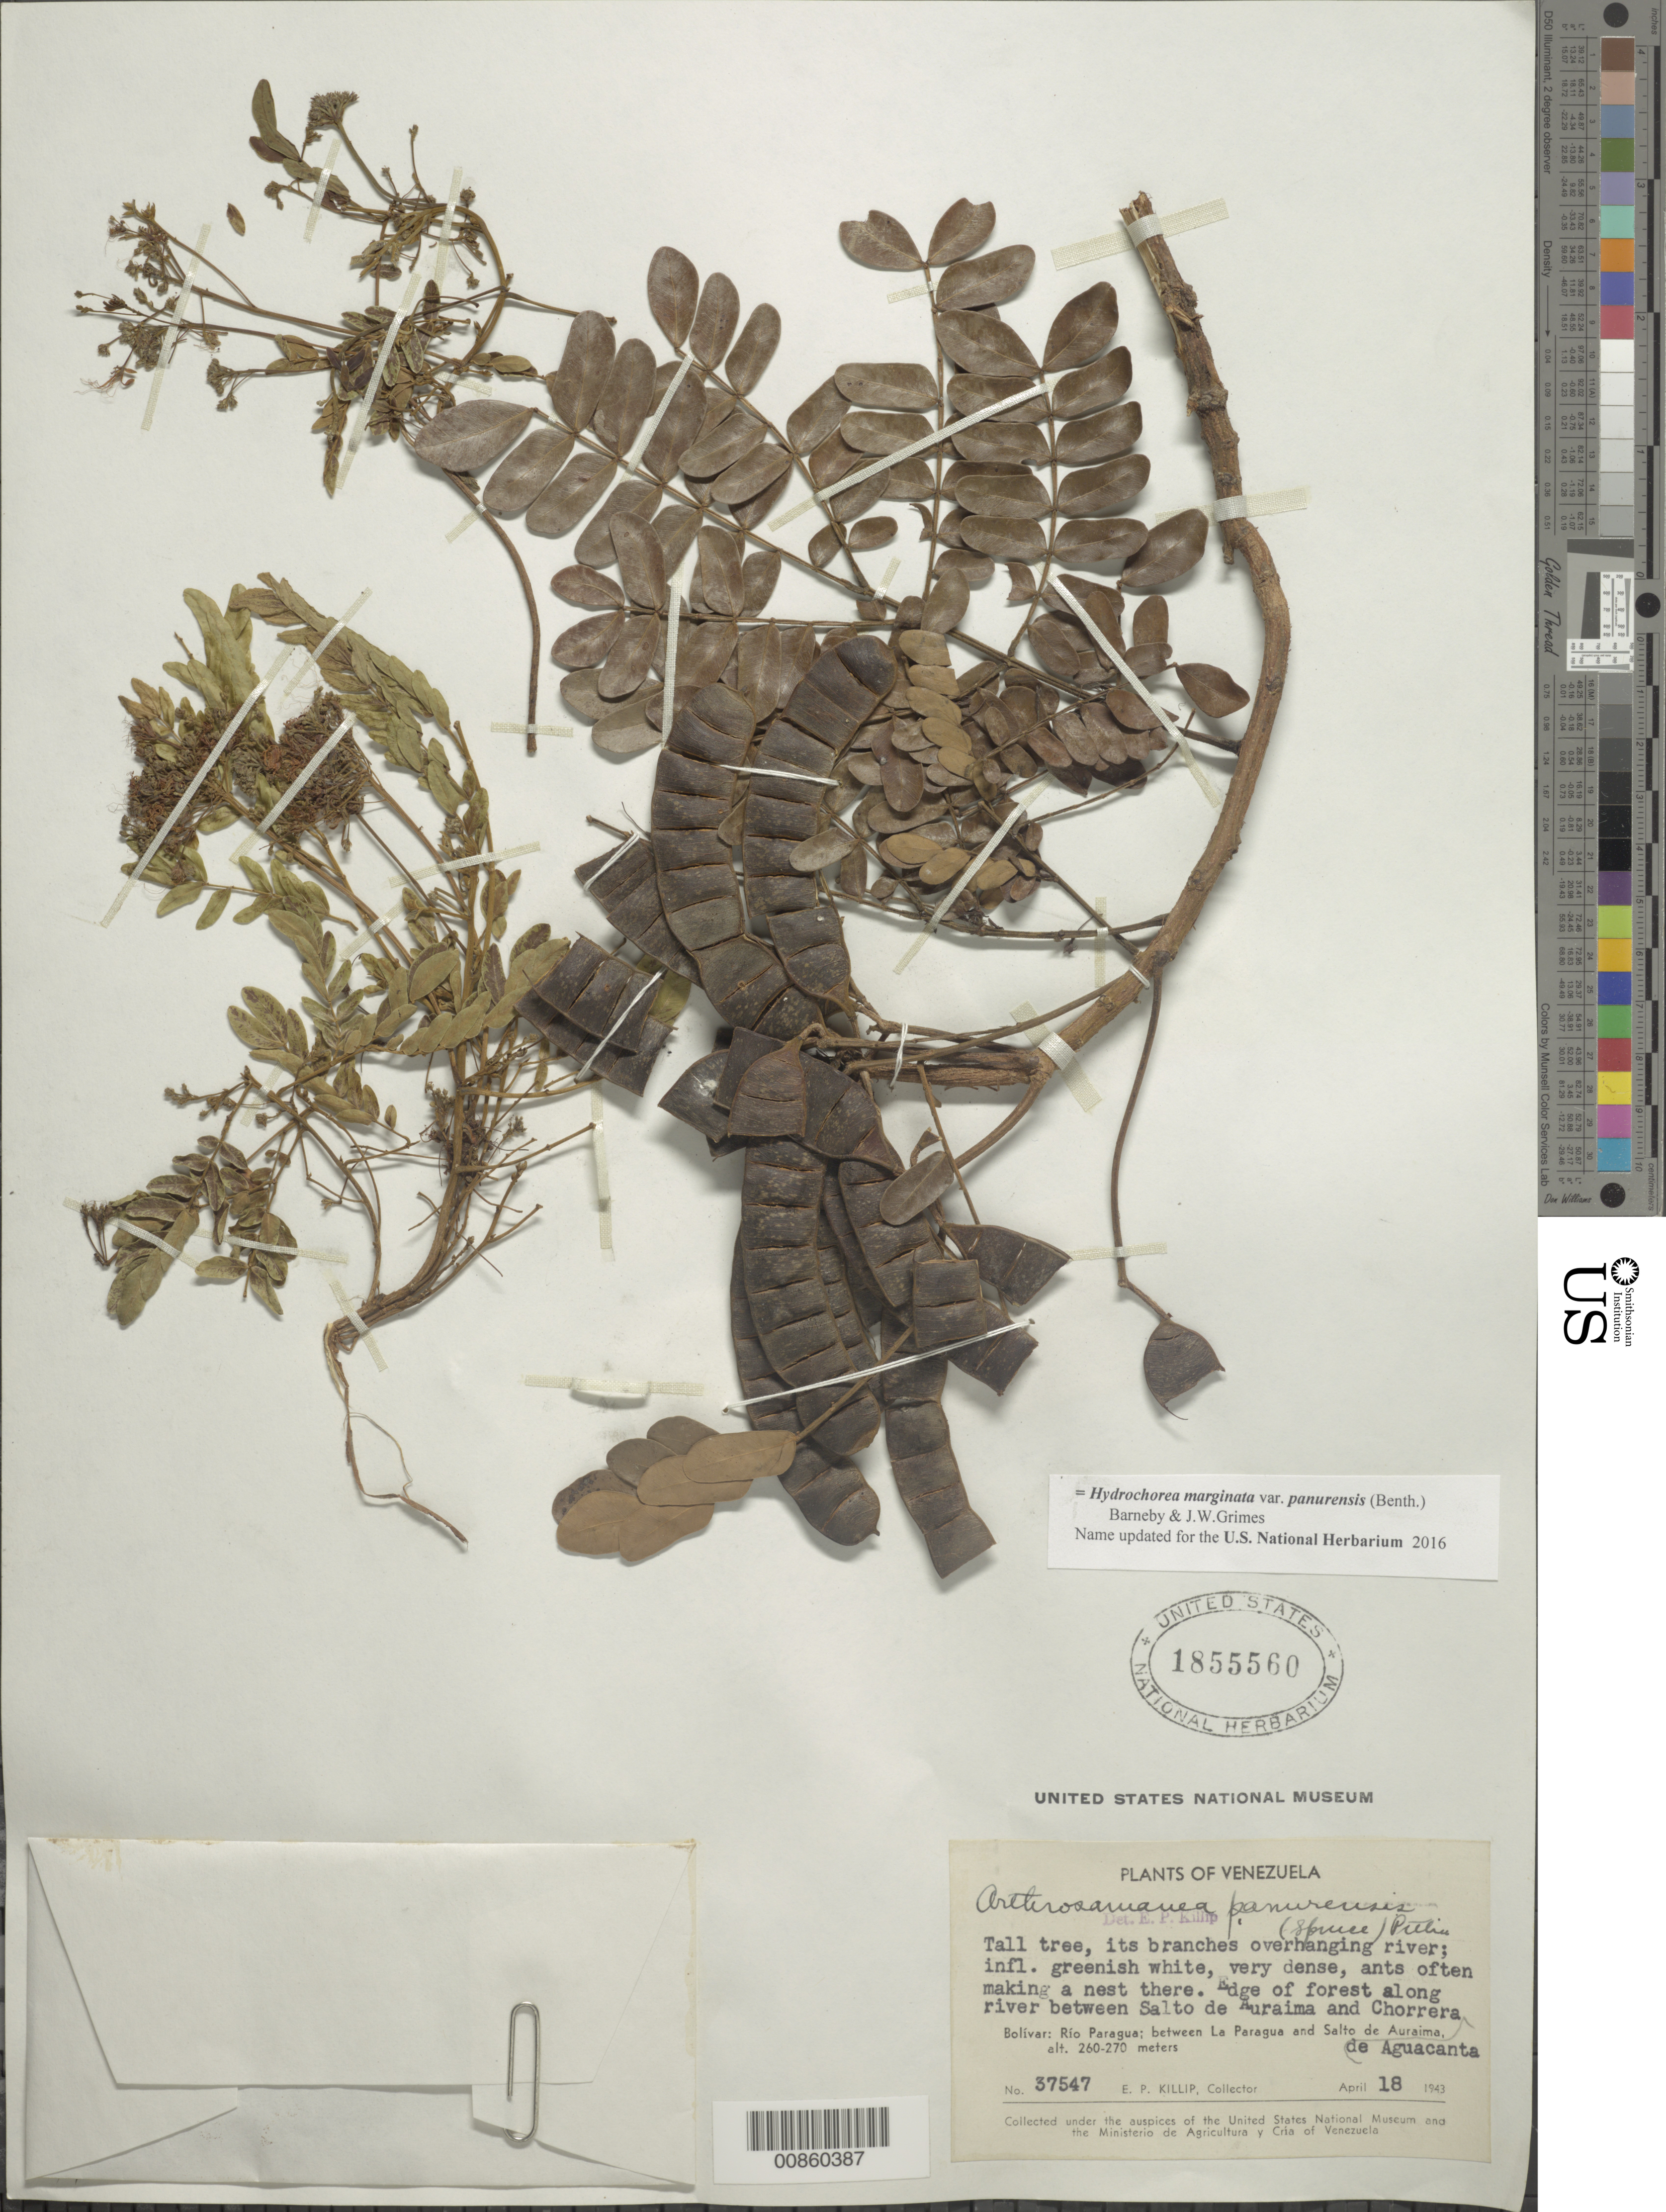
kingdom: Plantae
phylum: Tracheophyta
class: Magnoliopsida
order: Fabales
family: Fabaceae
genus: Hydrochorea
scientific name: Hydrochorea panurensis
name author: (Spruce ex Benth.) M.V.B. Soares et al.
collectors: E. P. Killip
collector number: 37547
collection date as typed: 18-Apr-43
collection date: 1943-04-18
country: Venezuela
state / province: Bolívar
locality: Río Paragua, between La Paragua and Salto de Auraima; along river between Salto de Auraima and Chorrera de Aguacanta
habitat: Edge of forest along river; branches overhanging river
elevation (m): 260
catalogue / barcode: US 1855560